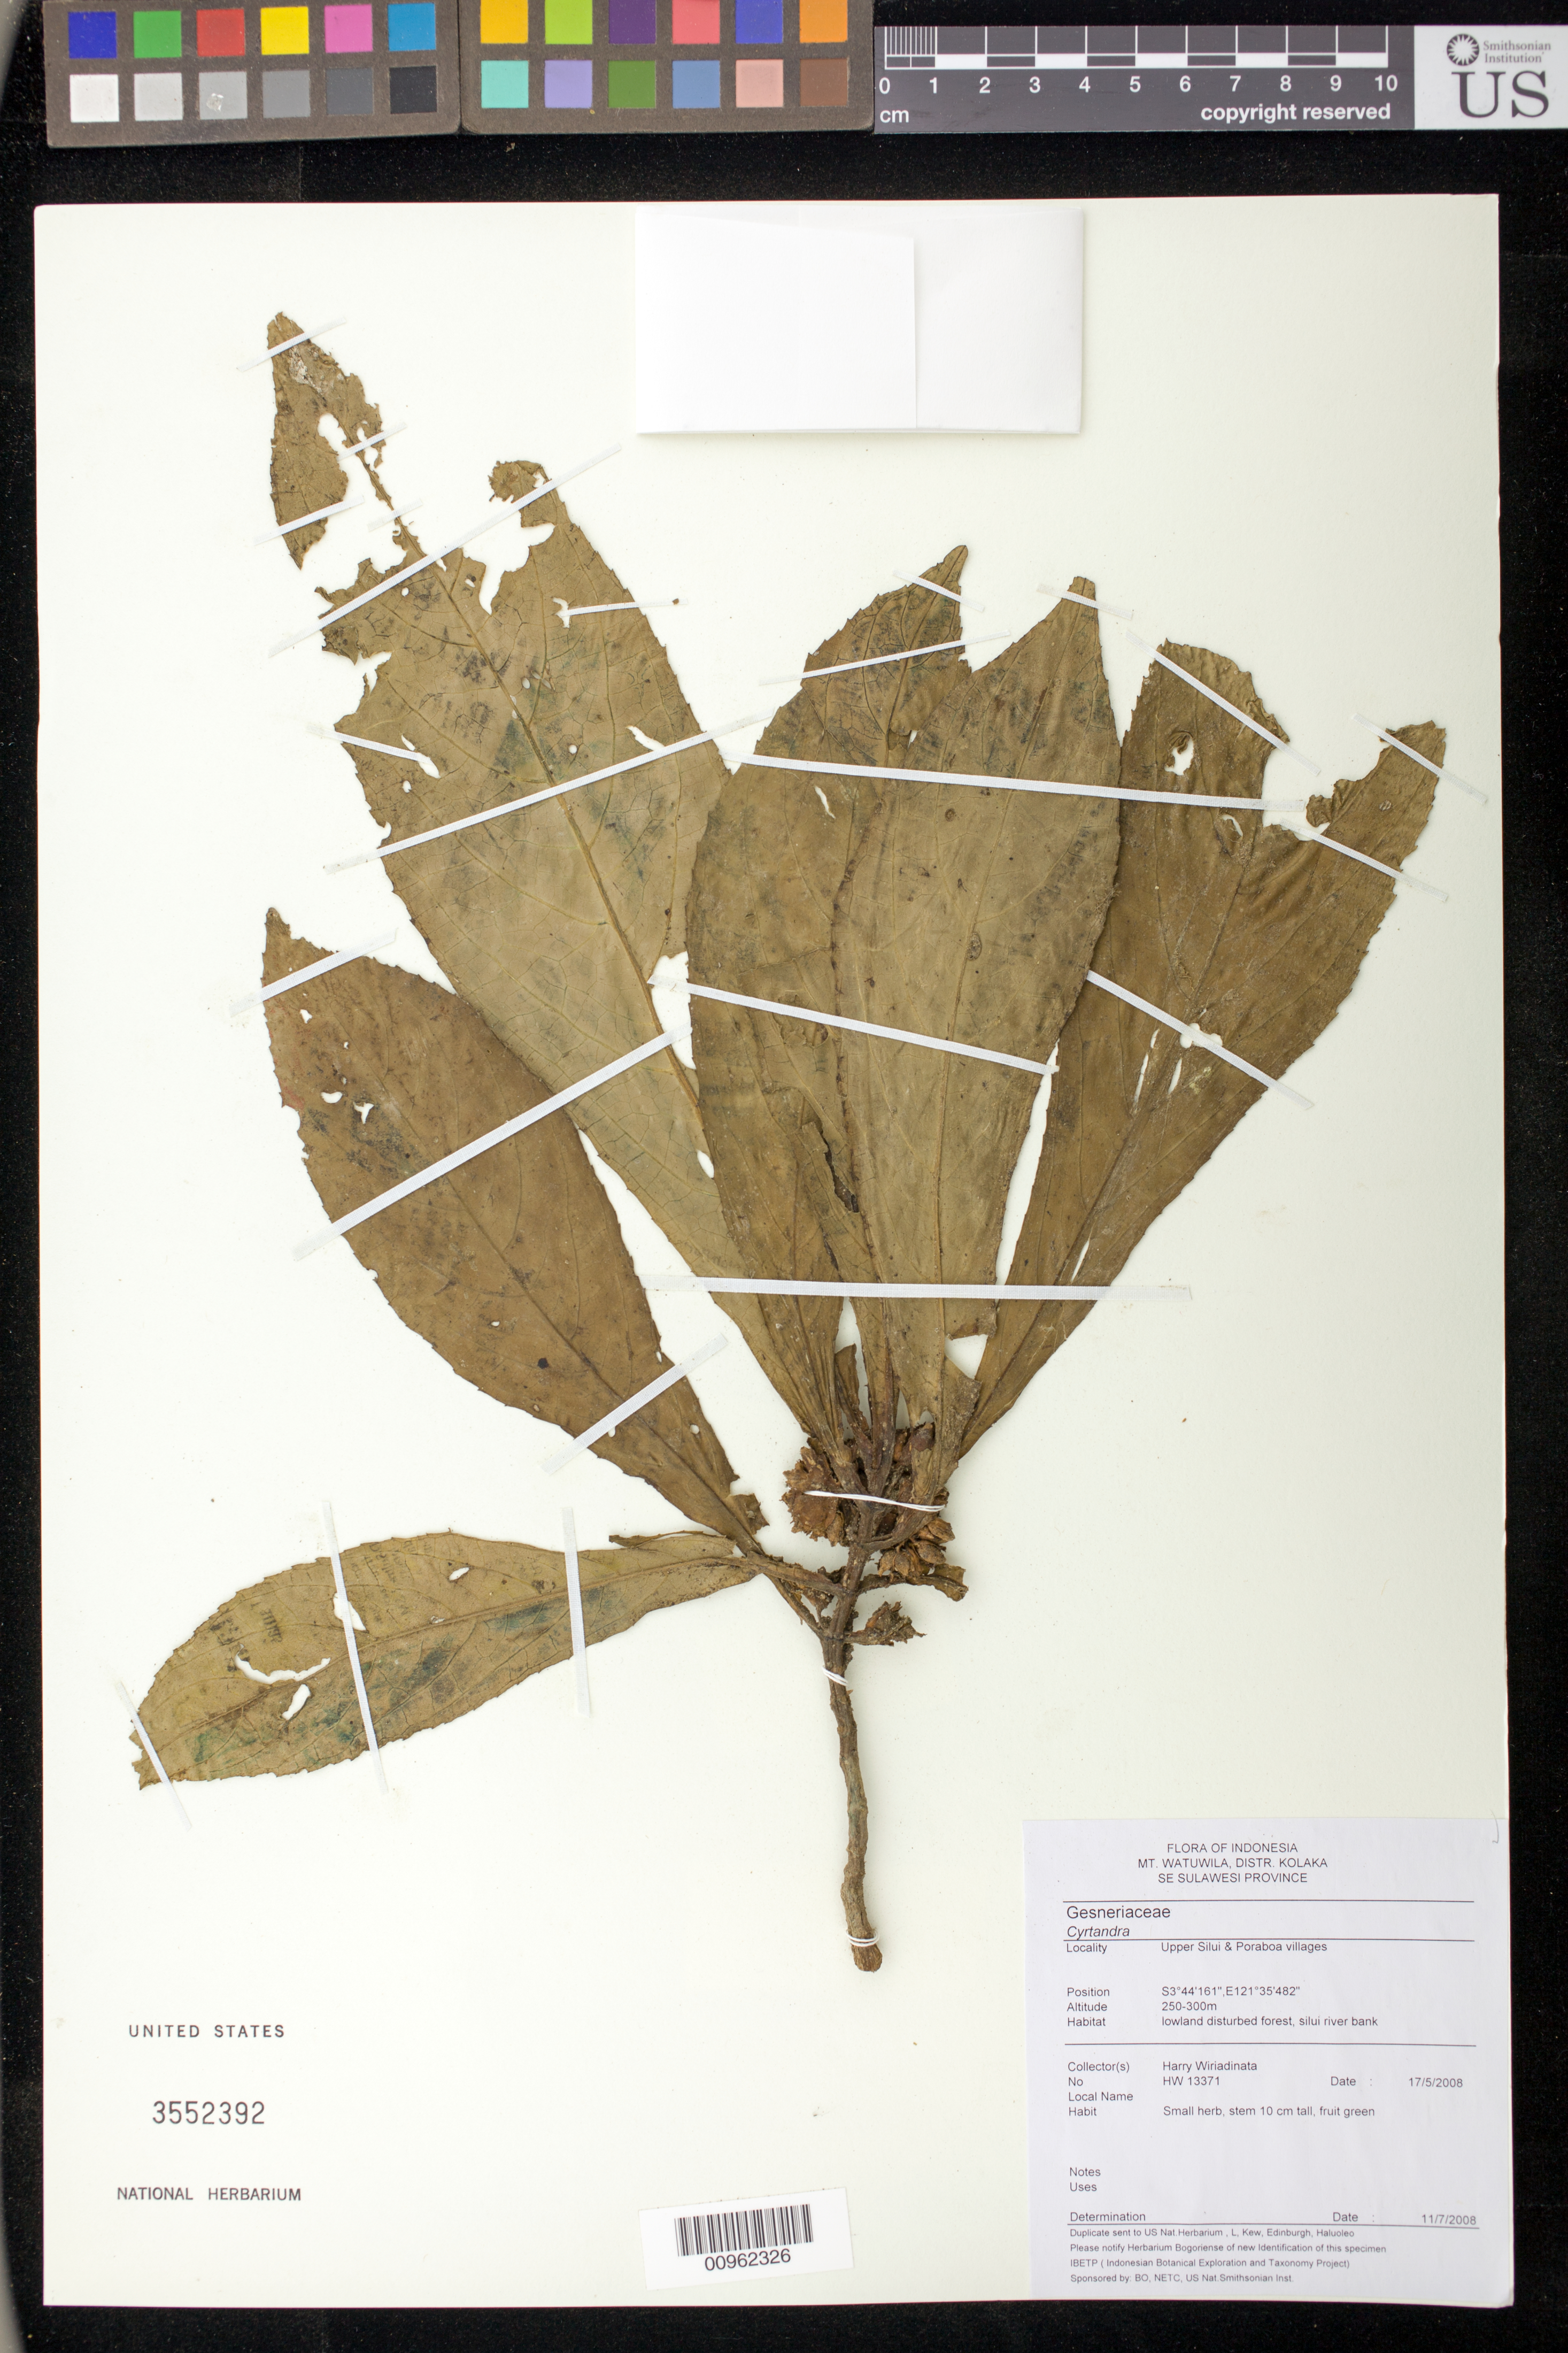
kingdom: Plantae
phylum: Tracheophyta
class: Magnoliopsida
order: Lamiales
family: Gesneriaceae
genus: Cyrtandra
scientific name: Cyrtandra polyneura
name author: (C.B. Clarke) B.L. Burtt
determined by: Skog, Laurence E.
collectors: H. Wiriadanata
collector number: HW 13371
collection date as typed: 17 May 2008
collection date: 2008-05-17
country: Indonesia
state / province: Sulawesi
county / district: Sulawesi Tenggara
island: Sulawesi [Celebes]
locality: Mt. Watuwila, Distr. Kolaka, SE Sulawesi Province, upper Silui & Poraboa villages, silui river bank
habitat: Lowland disturbed forest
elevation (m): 250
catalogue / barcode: US 3552392